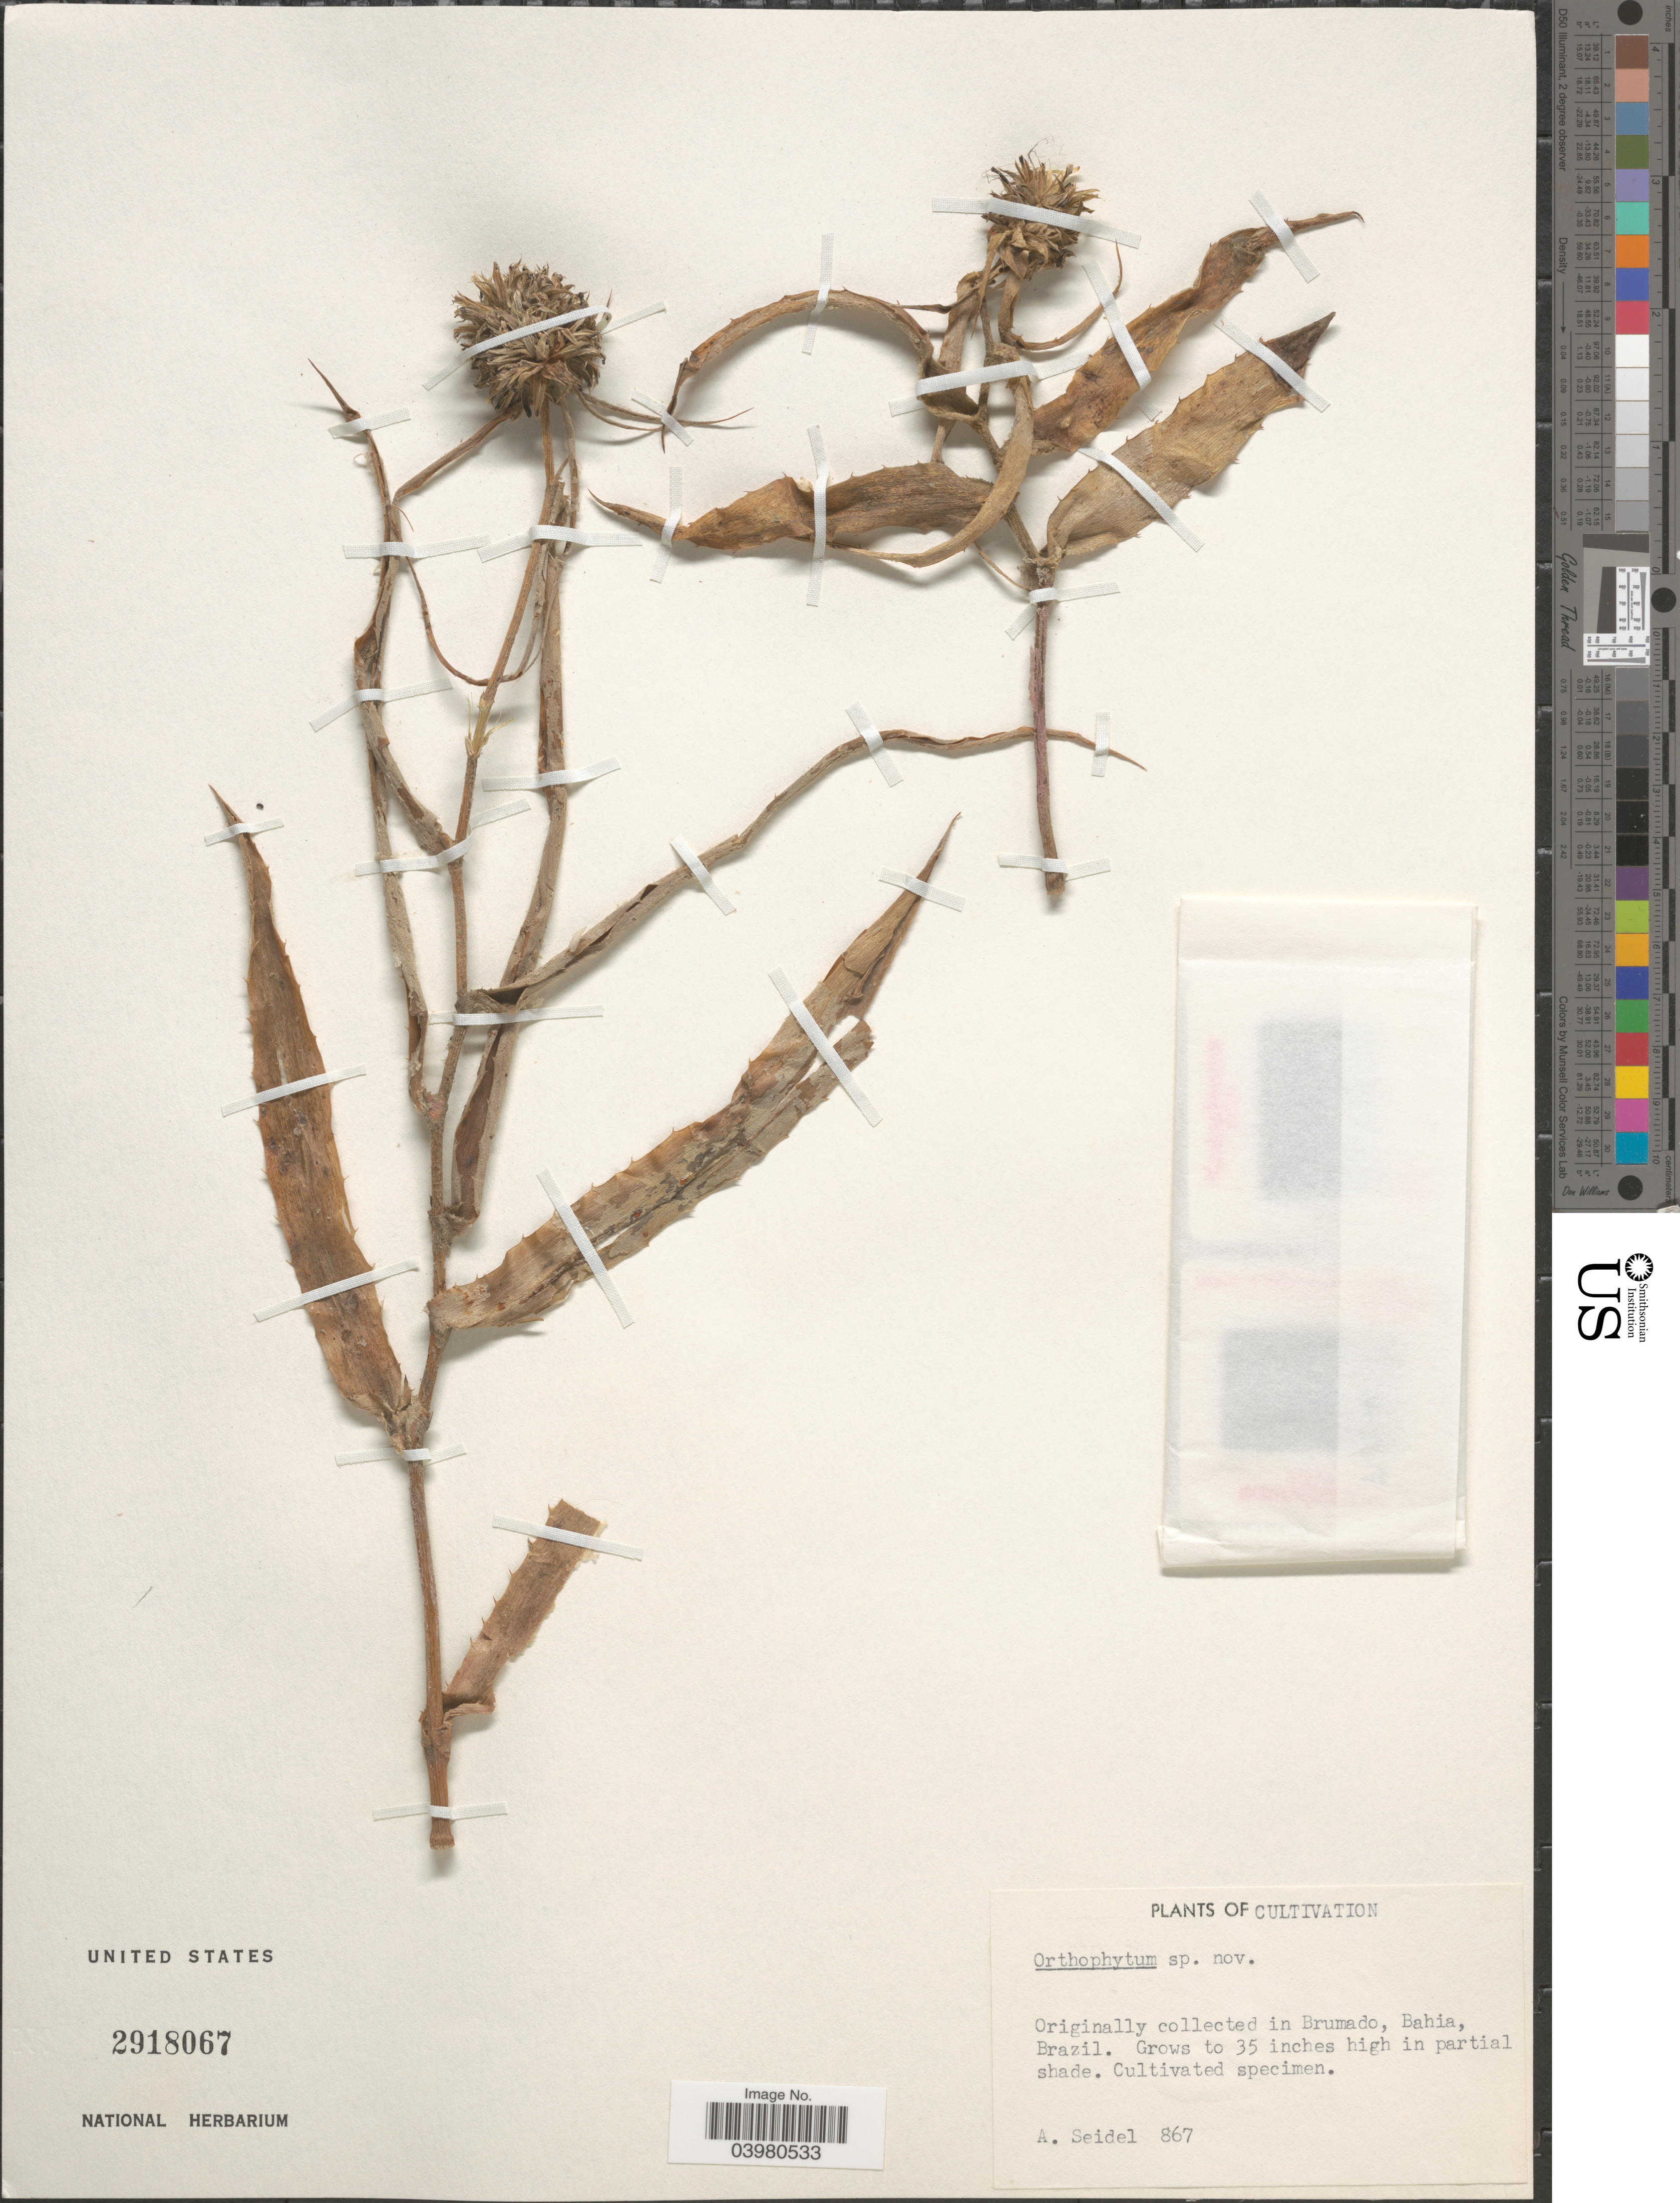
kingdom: Plantae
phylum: Tracheophyta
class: Liliopsida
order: Poales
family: Bromeliaceae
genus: Orthophytum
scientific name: Orthophytum sp.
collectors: A. Seidel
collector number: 867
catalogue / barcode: US 2918067